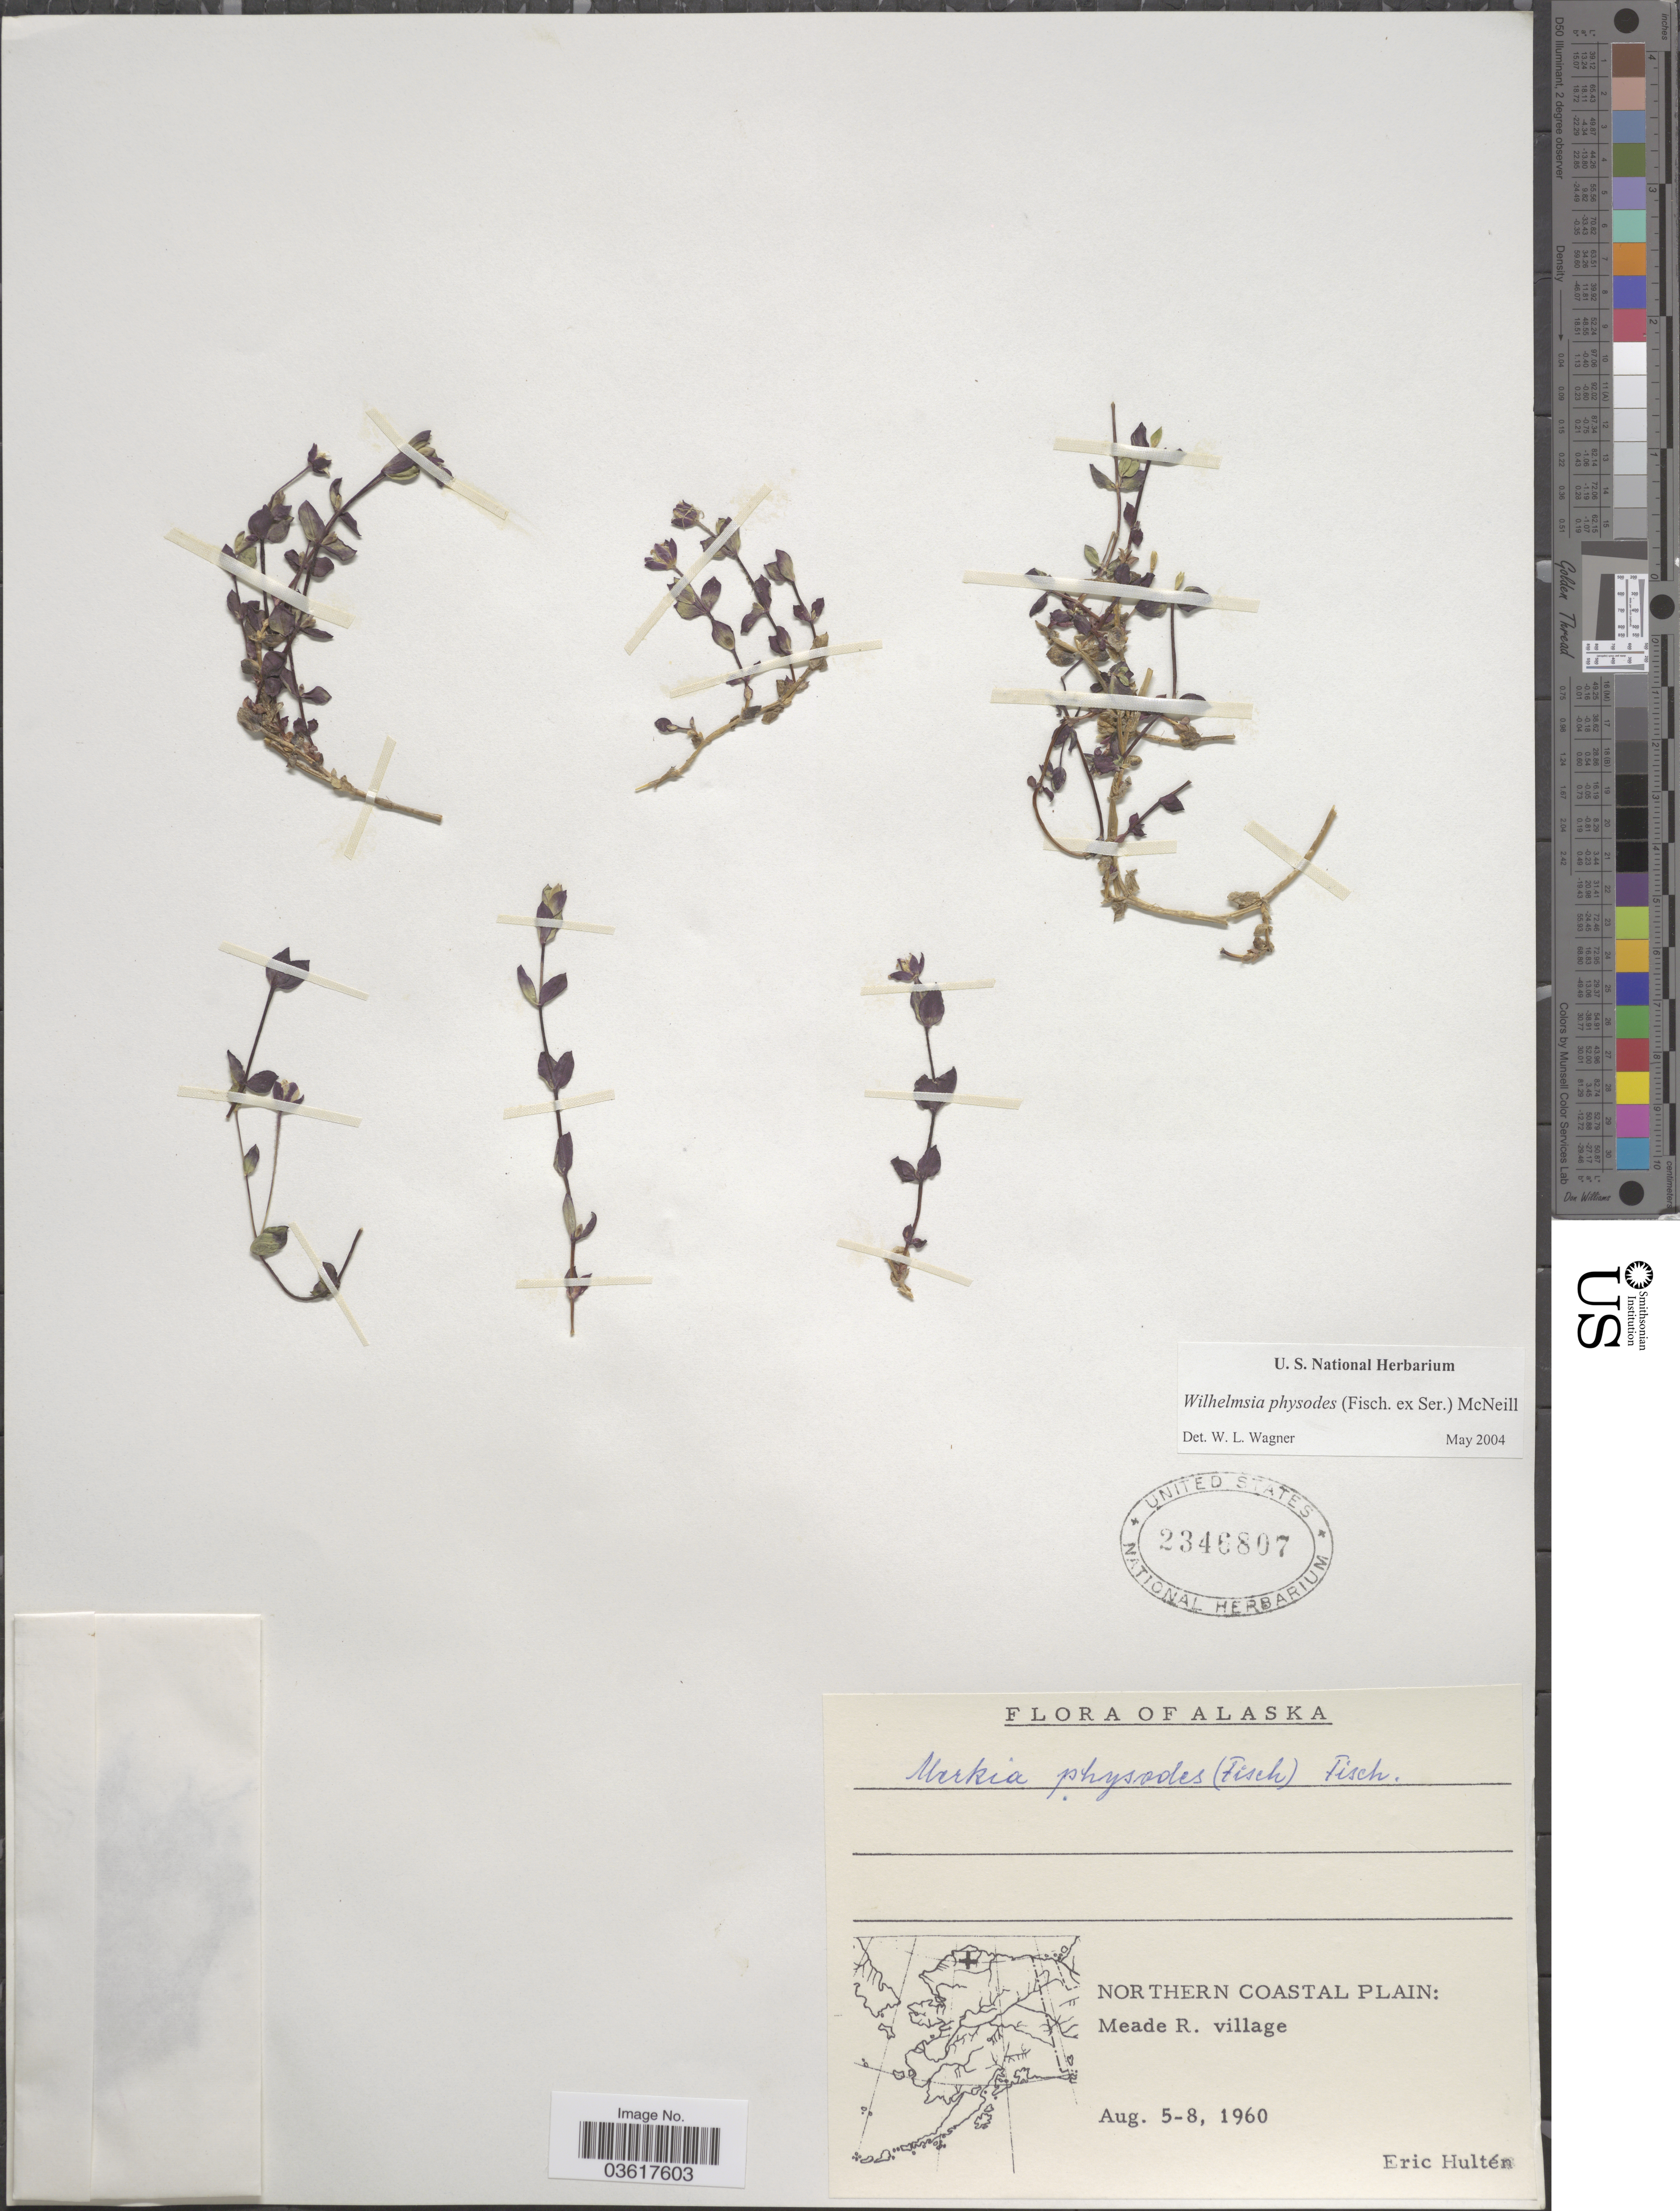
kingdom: Plantae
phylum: Tracheophyta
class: Magnoliopsida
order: Caryophyllales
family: Caryophyllaceae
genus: Wilhelmsia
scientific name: Wilhelmsia sp.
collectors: E. G. Hultén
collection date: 1960-08-05/1960-08-08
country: United States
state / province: Alaska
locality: Northern Coastal Plain: Meade R. village.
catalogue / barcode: US 2346807